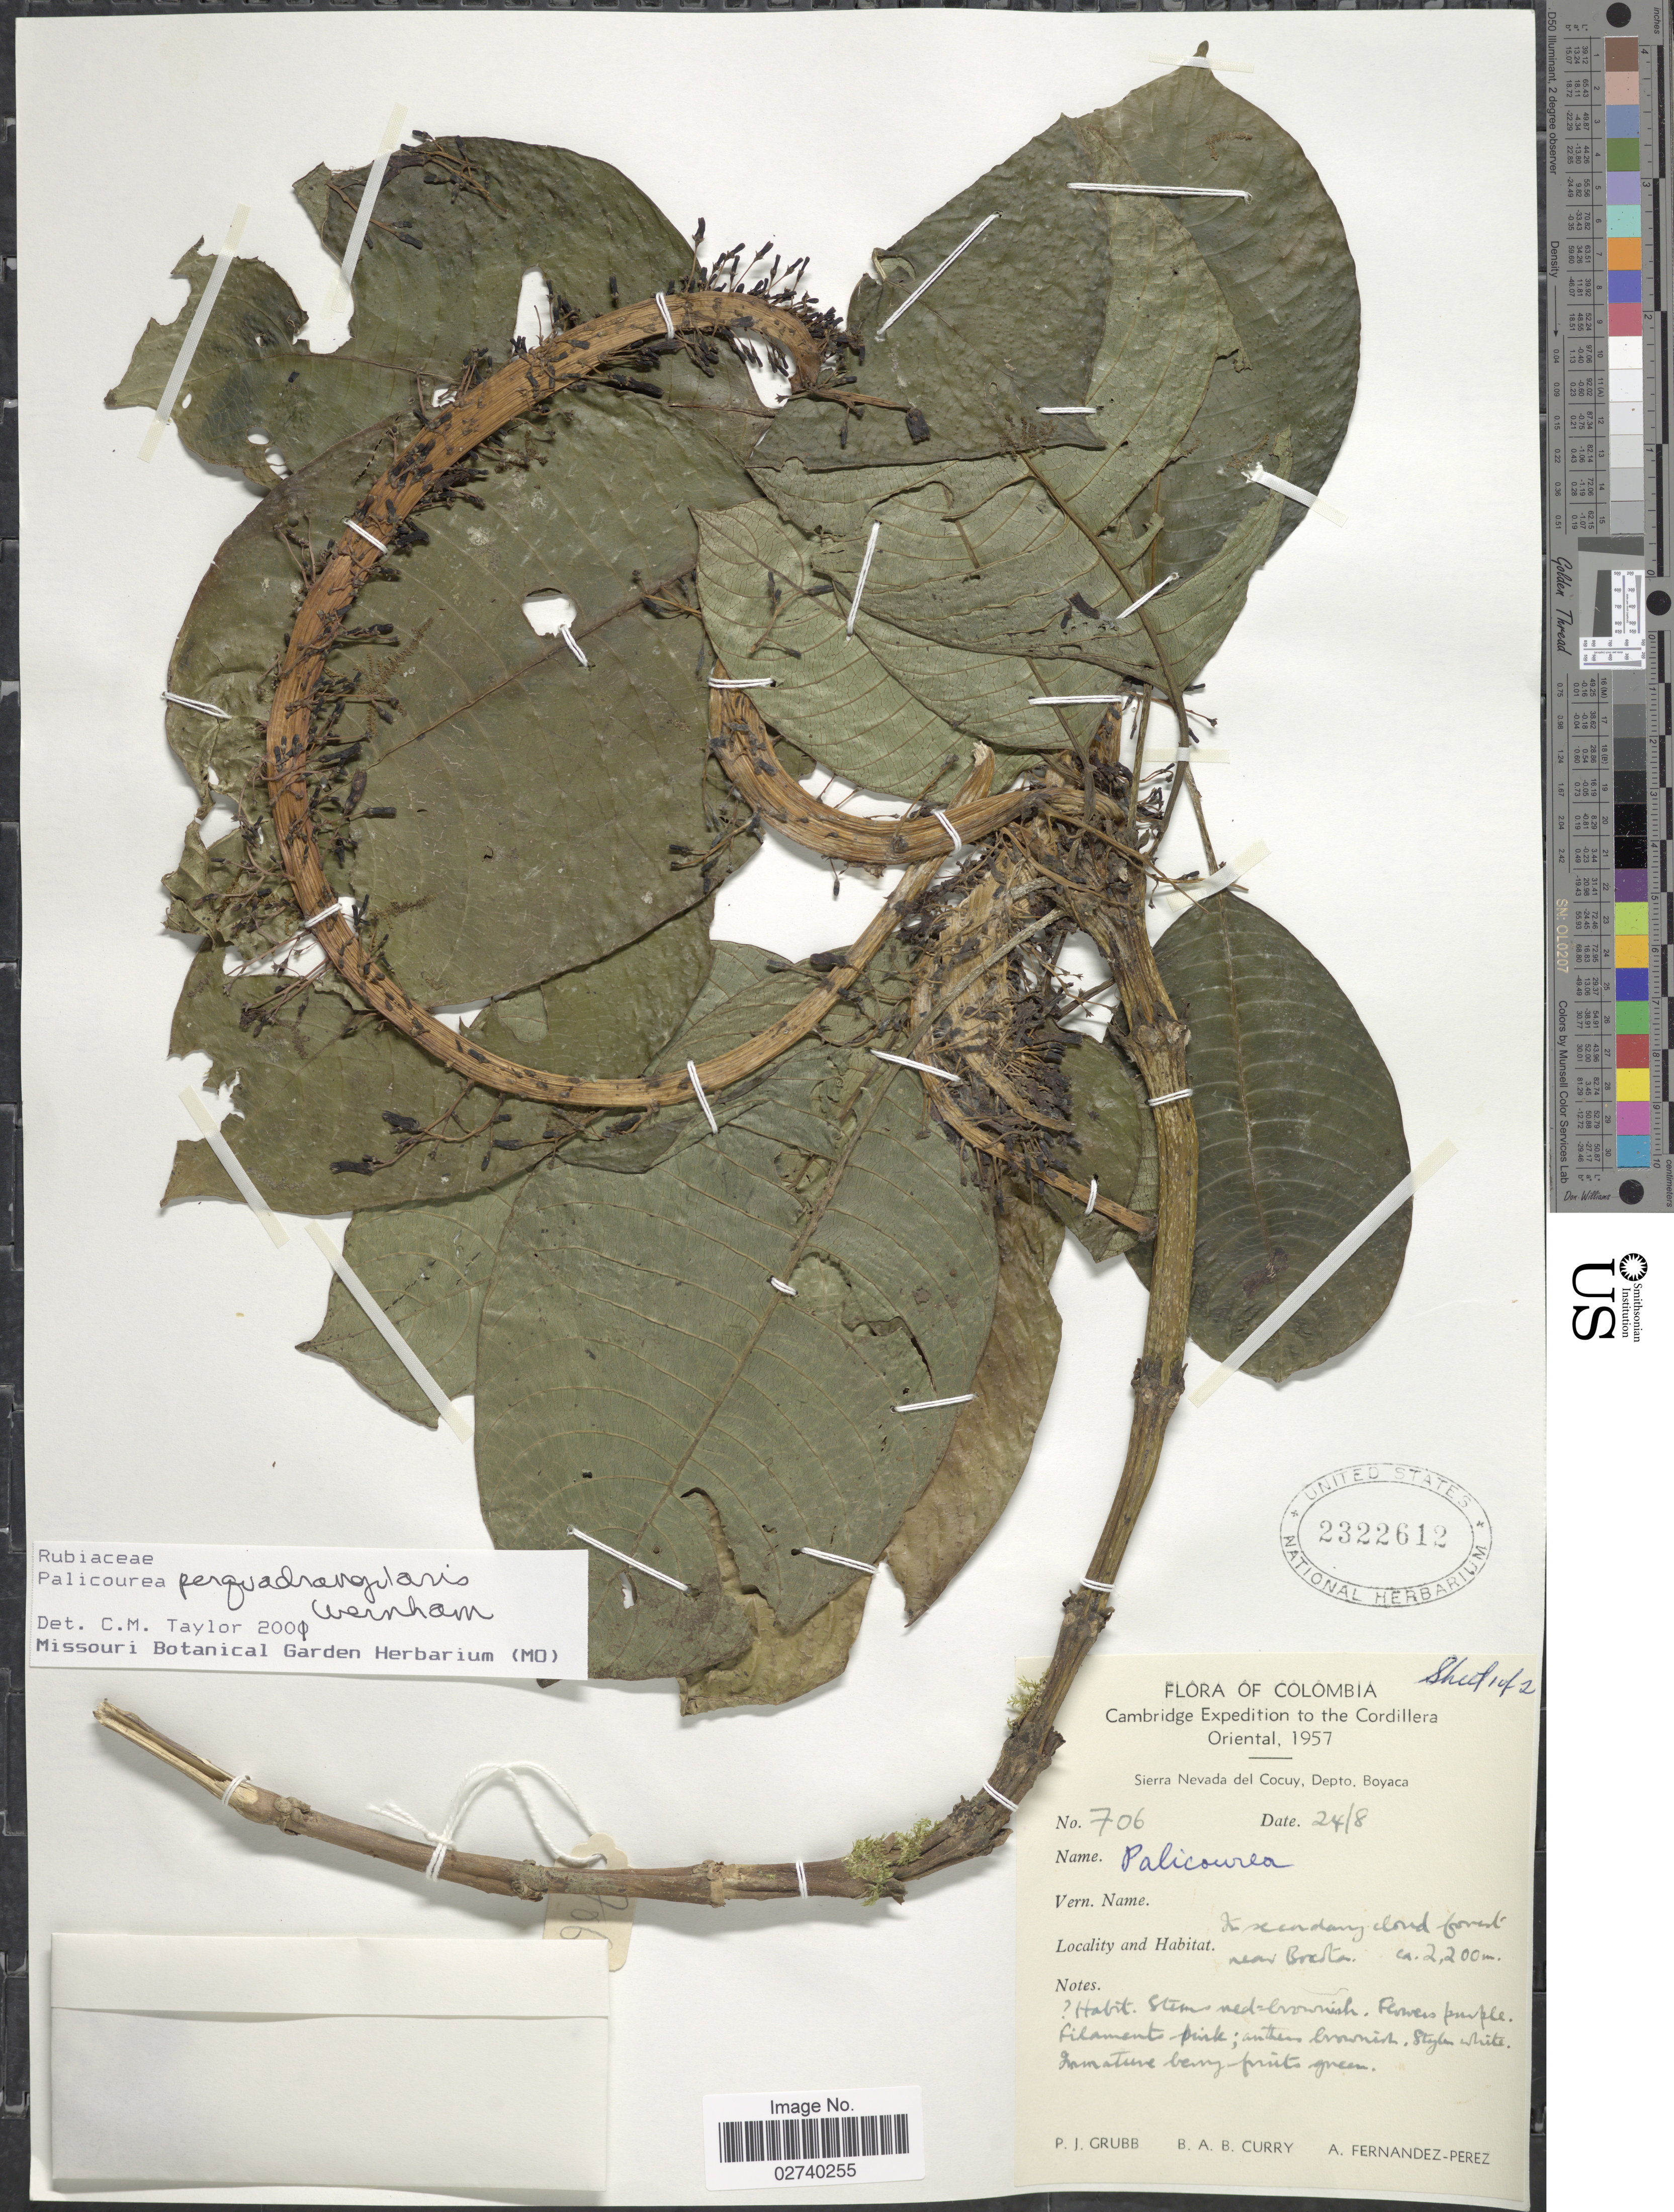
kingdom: Plantae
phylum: Tracheophyta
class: Magnoliopsida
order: Gentianales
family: Rubiaceae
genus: Palicourea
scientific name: Palicourea perquadrangularis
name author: Wernham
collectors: P. J. Grubb, B. A. B. Curry & A. Fernández-Pérez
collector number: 706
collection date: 1957-08-24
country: Colombia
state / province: Boyacá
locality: Cambridge Expedition to the Cordillera Oriental, Sierra Nevada del Cocuy, in secondary cloud forest near Bocota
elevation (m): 2200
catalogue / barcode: US 2322612